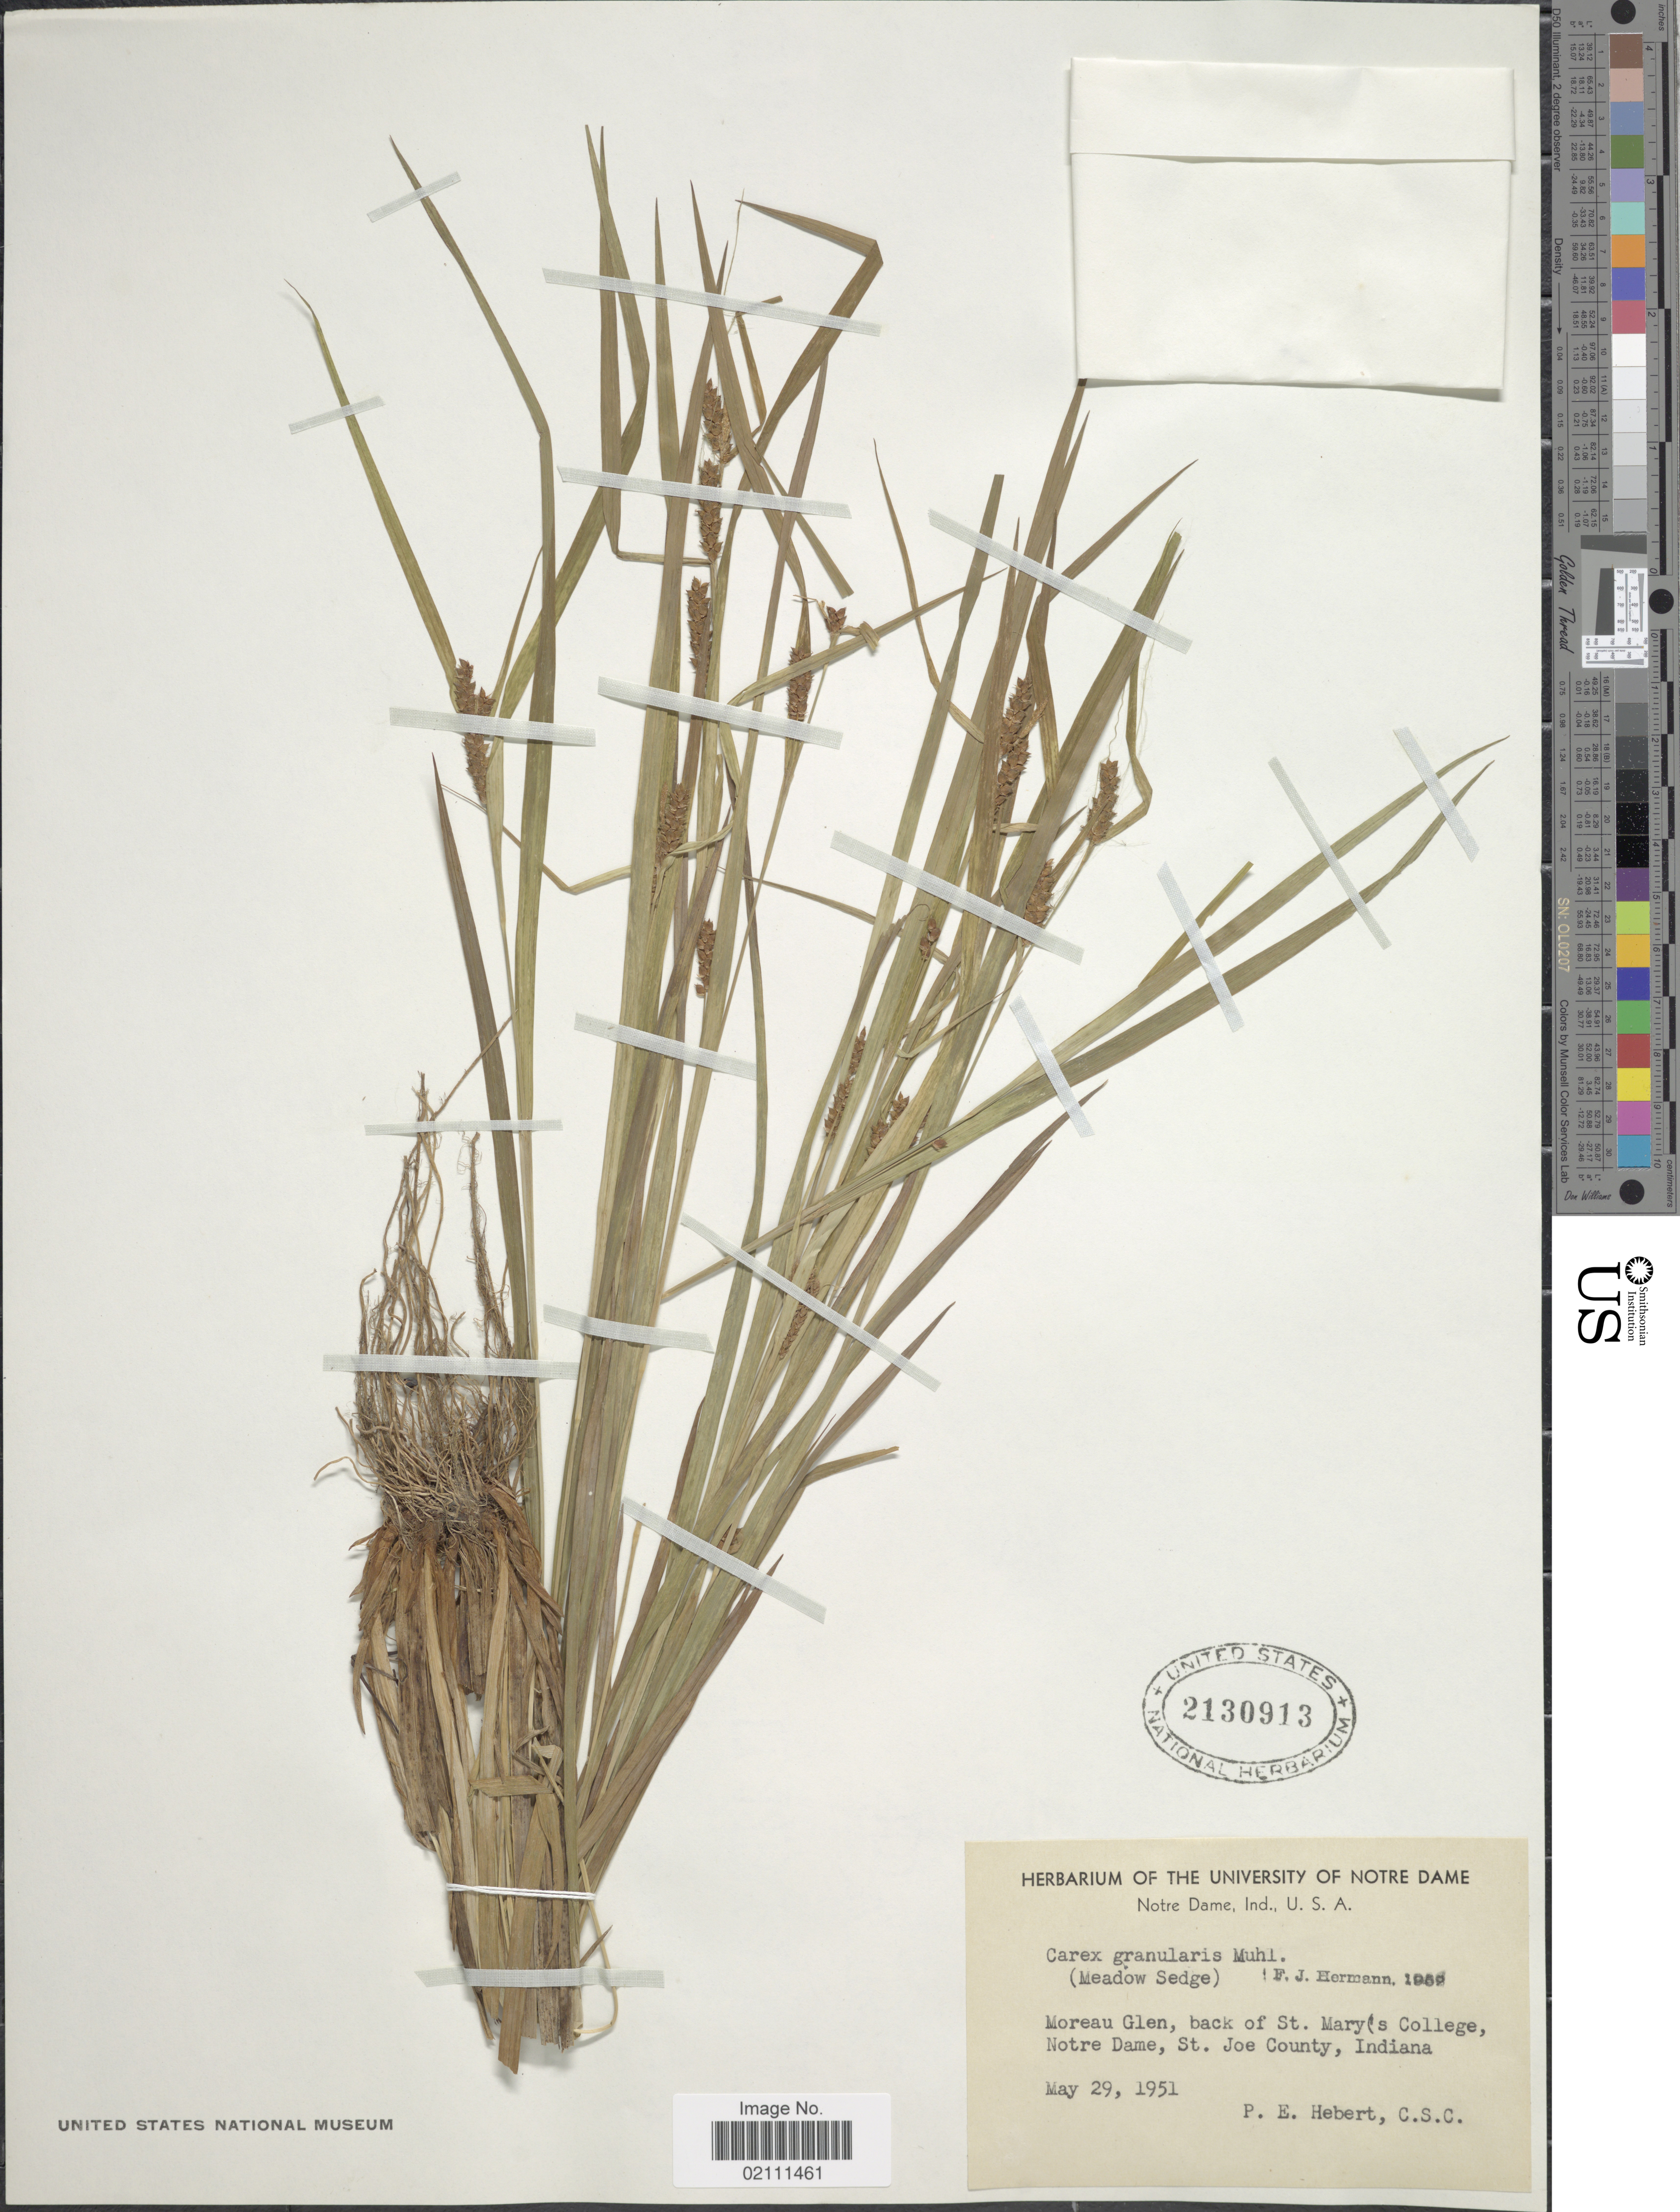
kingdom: Plantae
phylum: Tracheophyta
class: Liliopsida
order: Poales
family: Cyperaceae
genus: Carex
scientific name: Carex granularis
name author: Muhl. ex Willd.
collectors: P. Hebert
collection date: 1951-05-29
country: United States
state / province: Indiana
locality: Moreau Glen, back of St. Mary's College, Notre Dame, St. Joe County.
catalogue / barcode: US 2130913